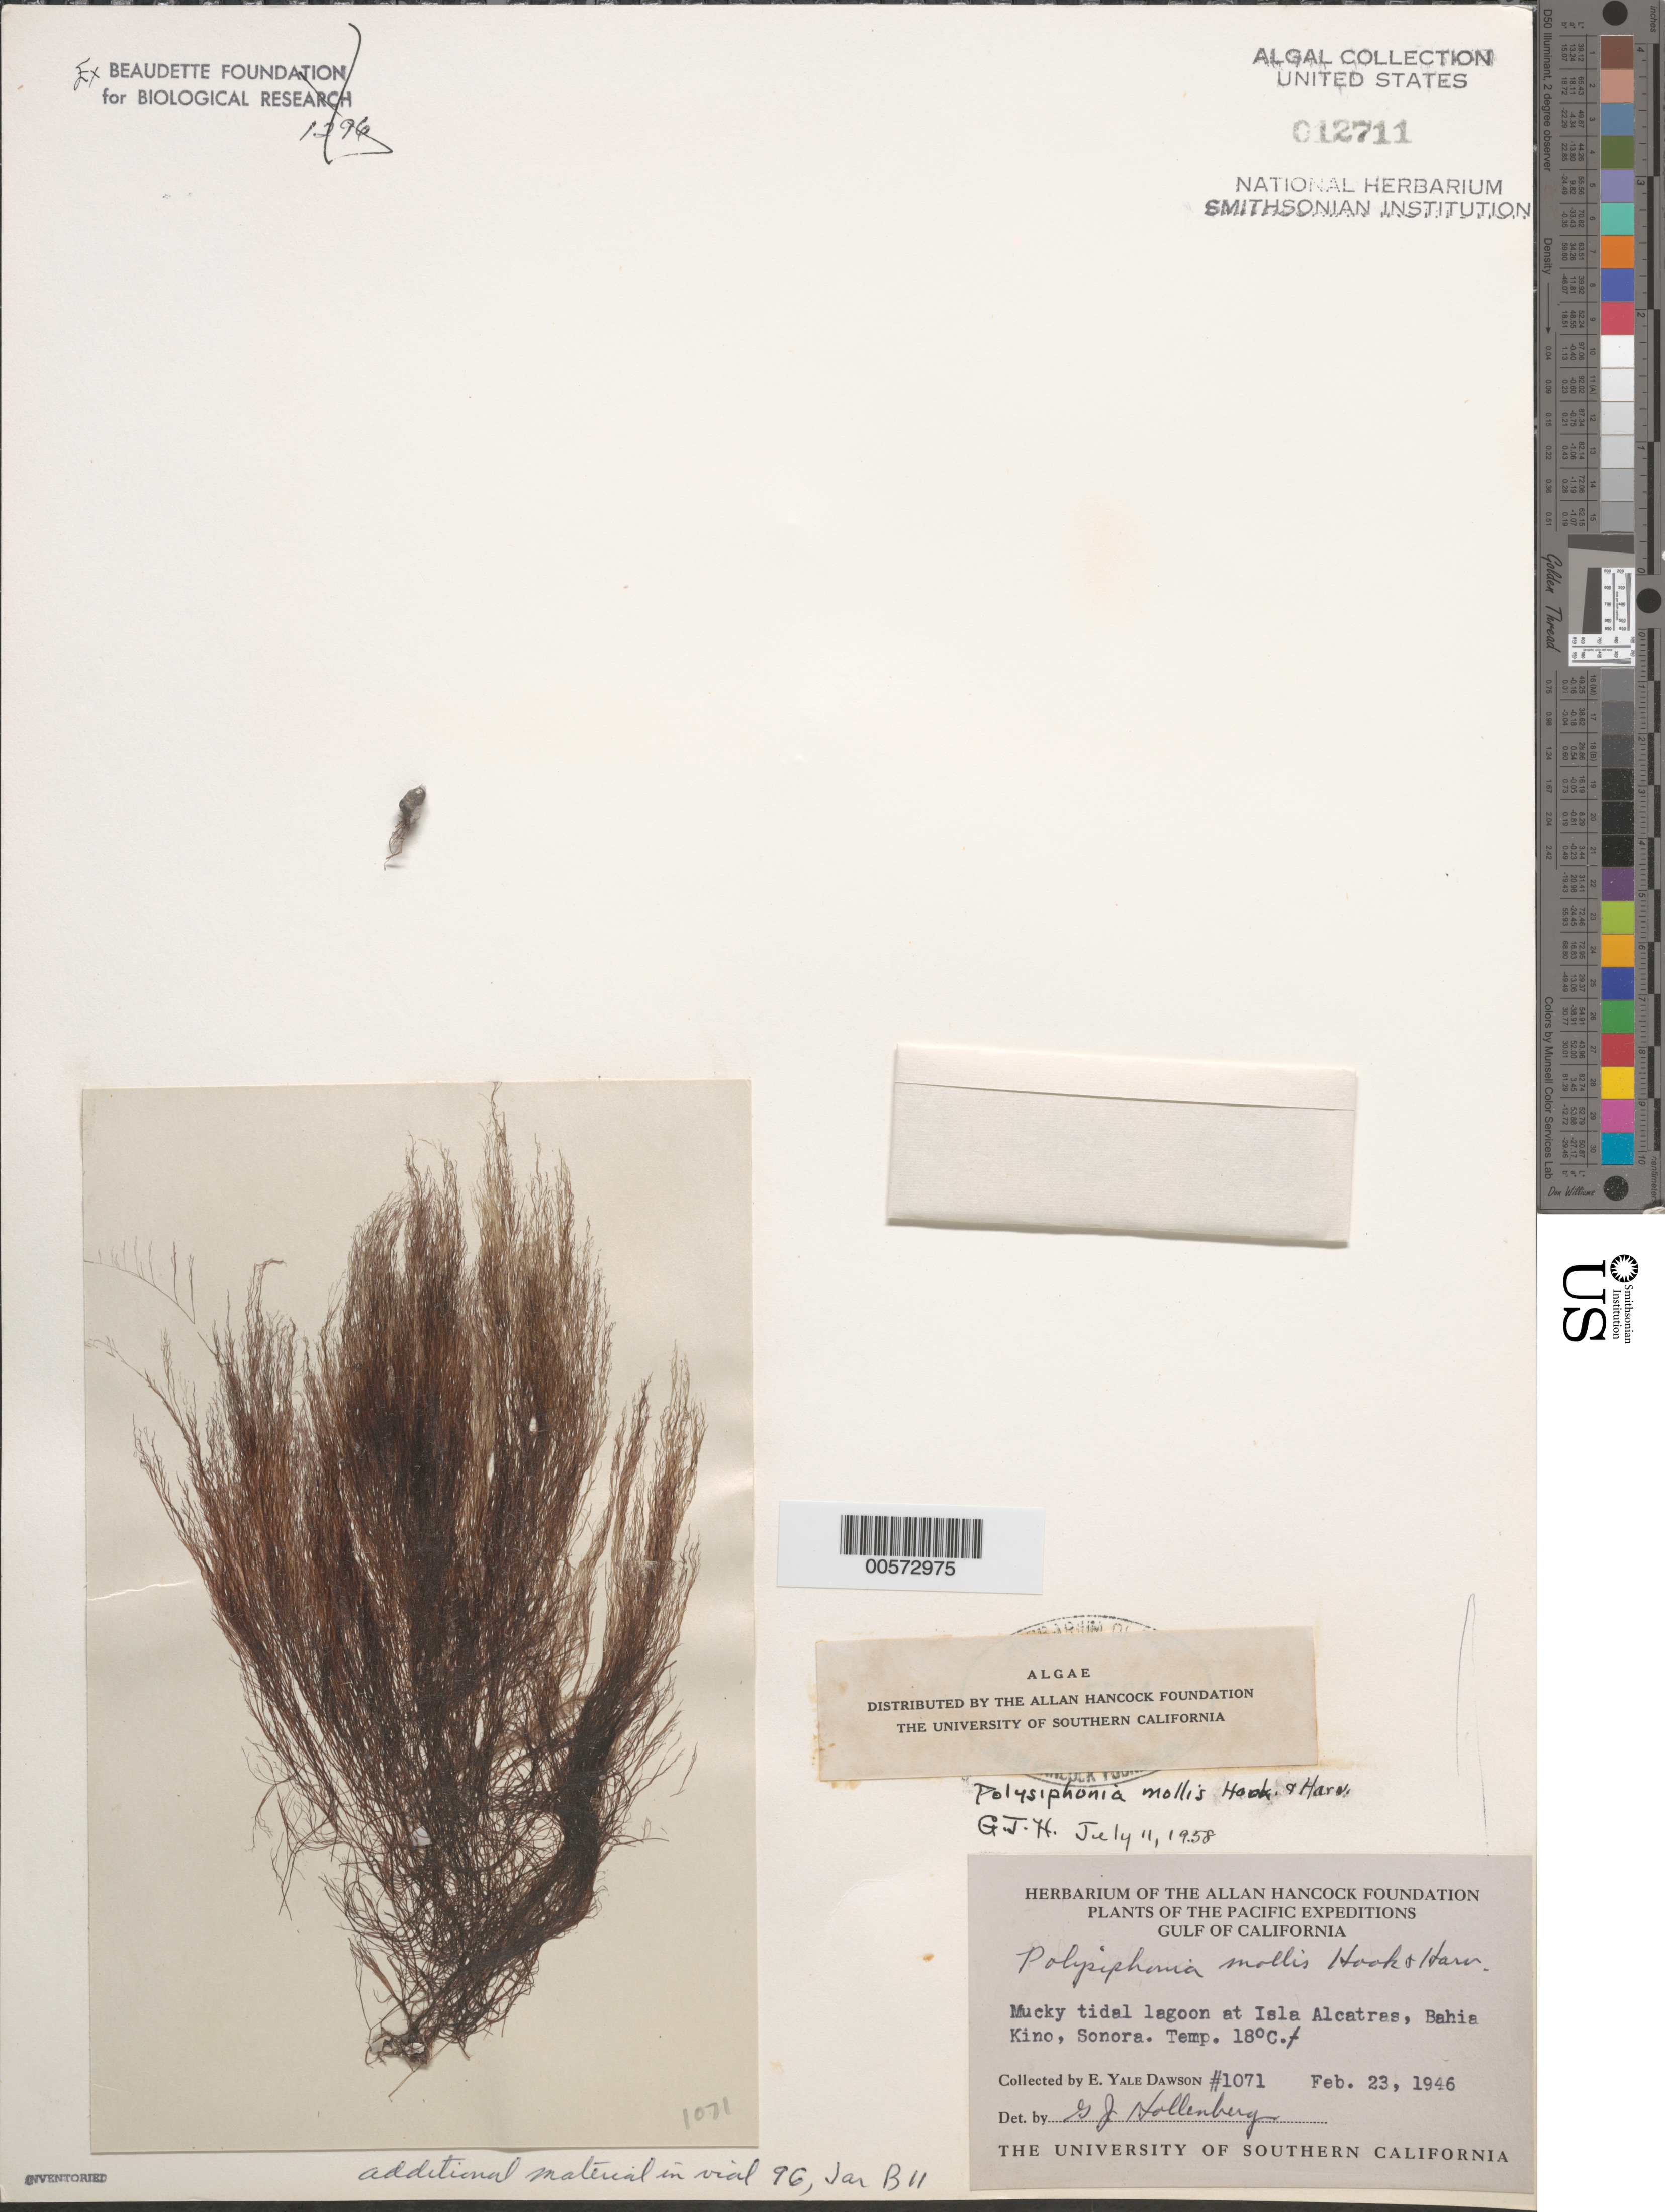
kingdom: Plantae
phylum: Rhodophyta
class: Florideophyceae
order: Ceramiales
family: Rhodomelaceae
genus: Polysiphonia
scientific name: Polysiphonia mollis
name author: Hook. f. & Harv.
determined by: Hollenberg, George J.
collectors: E. Y. Dawson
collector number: EYD 1071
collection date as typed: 23 Feb 1946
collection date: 1946-02-23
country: Mexico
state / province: Sonora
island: Isla Alcatras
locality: Bahia Kino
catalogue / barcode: US 12711